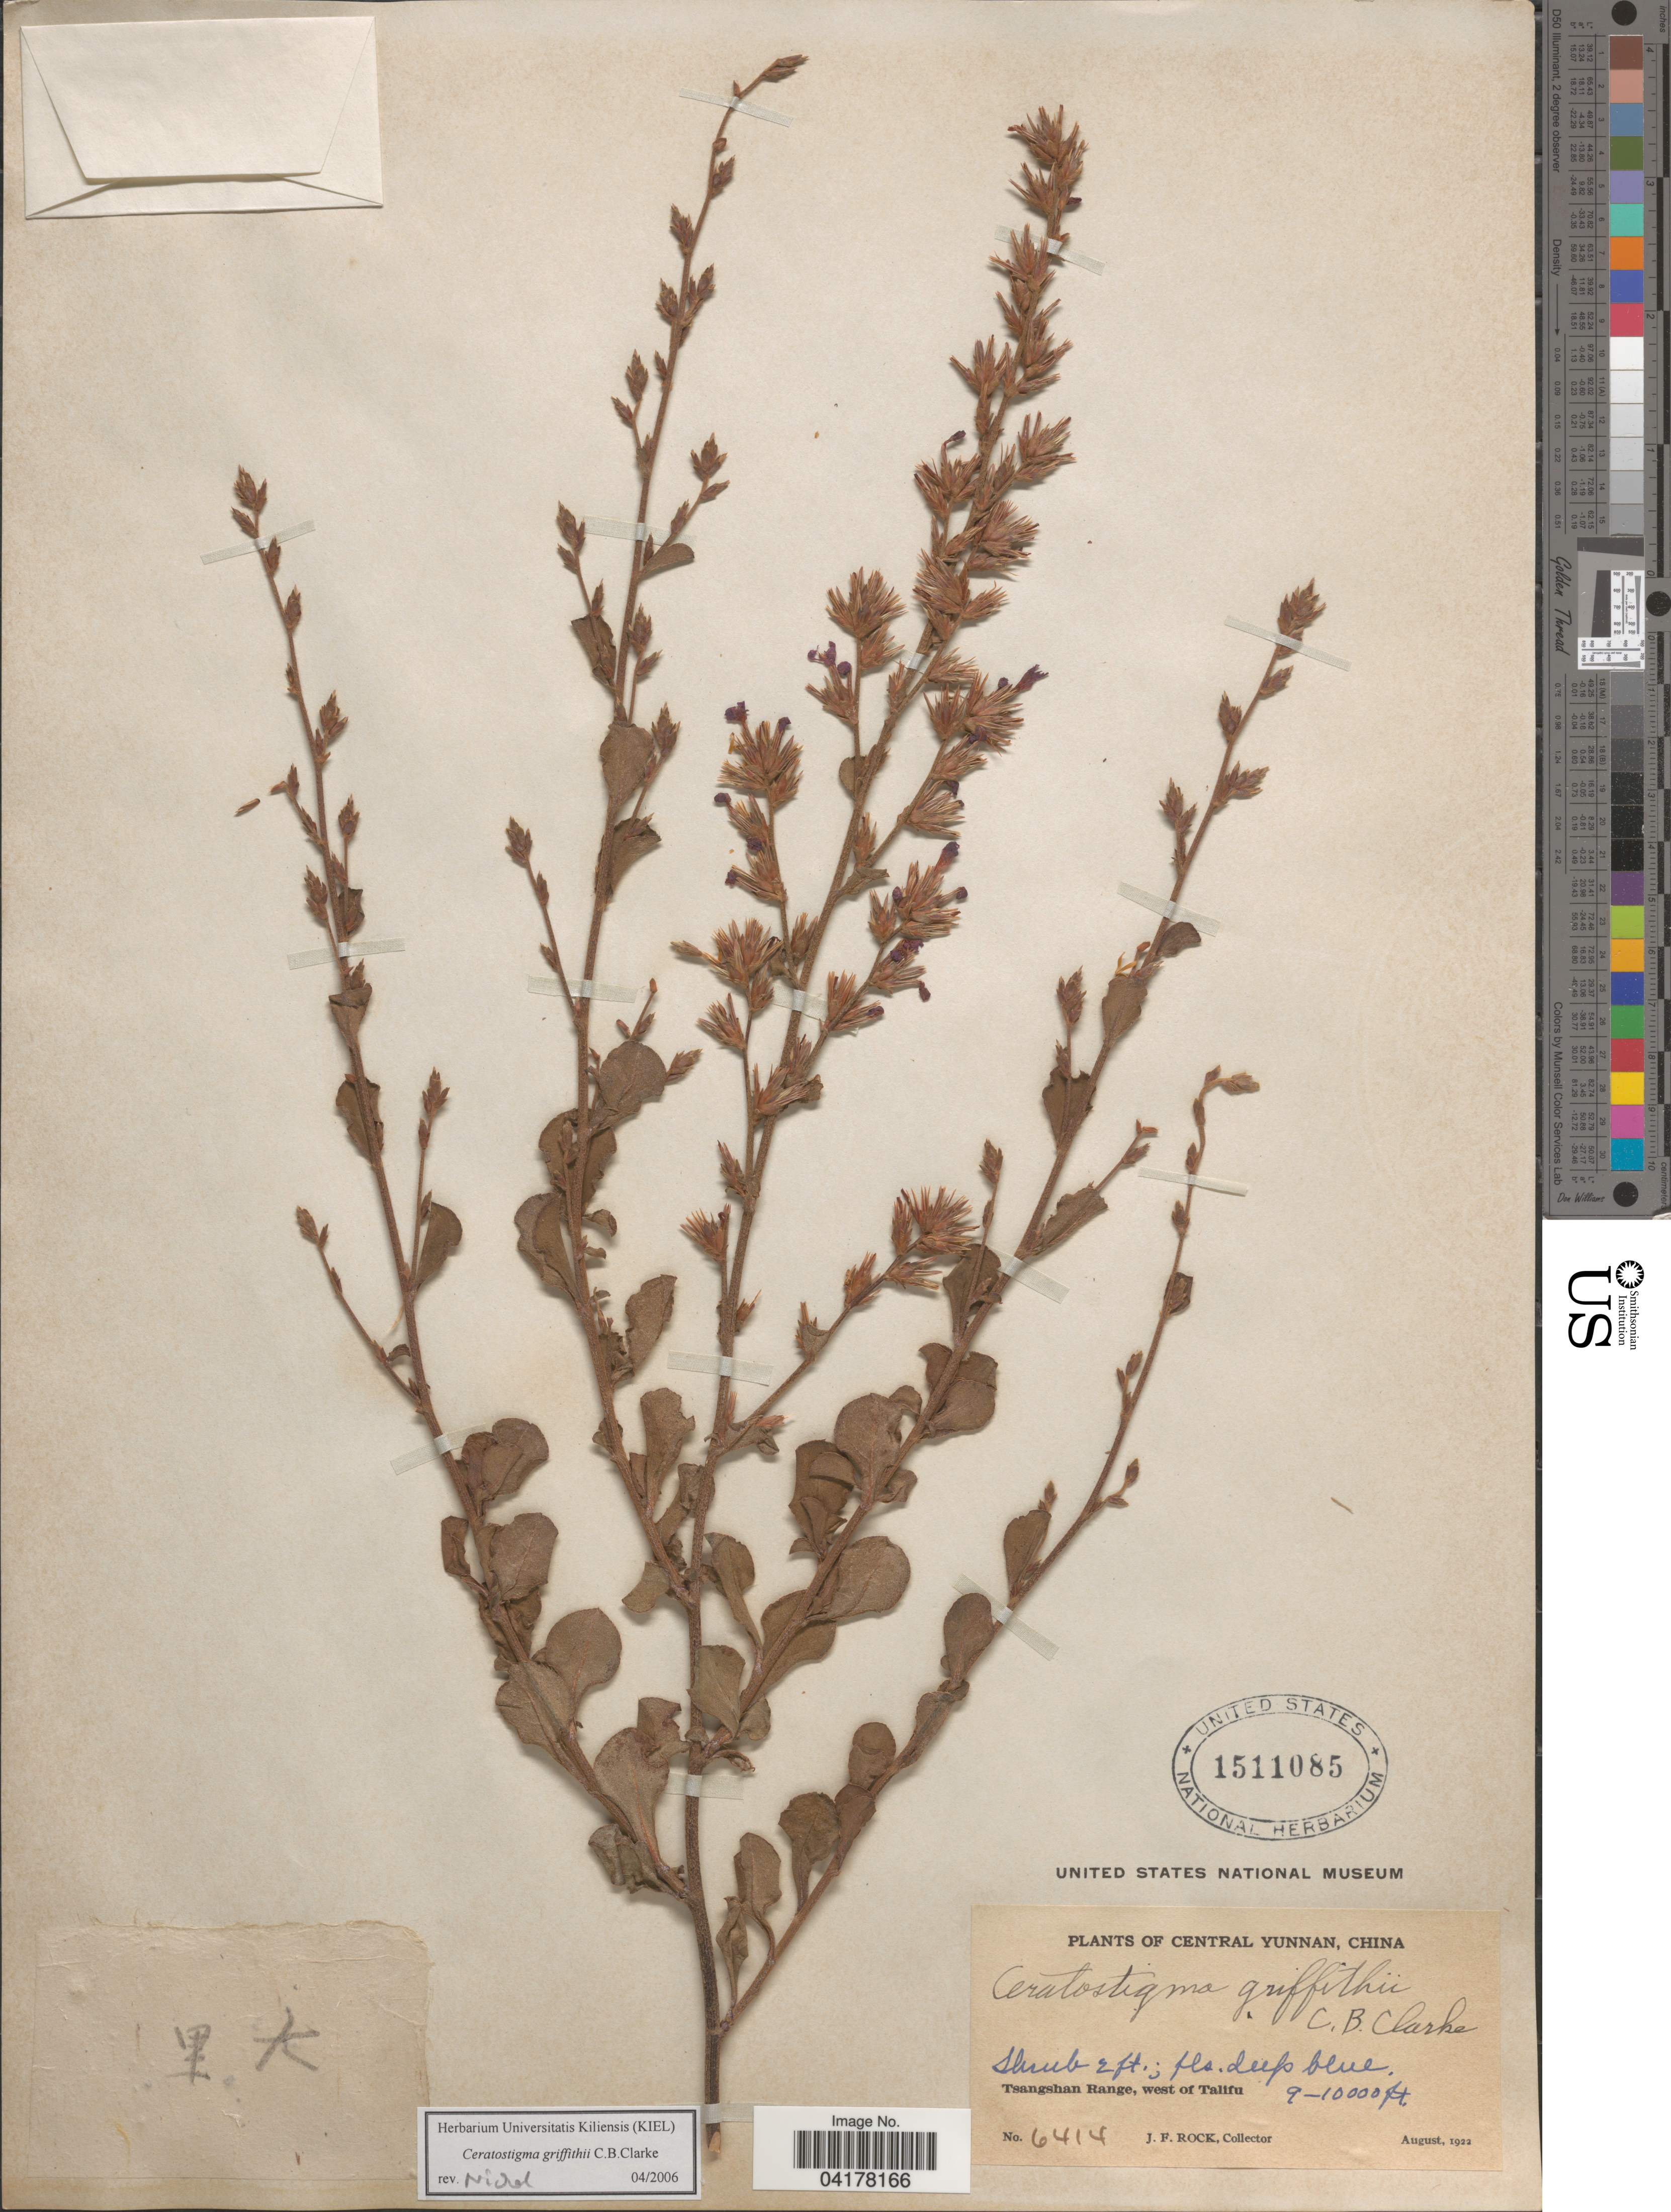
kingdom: Plantae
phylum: Tracheophyta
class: Magnoliopsida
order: Caryophyllales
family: Plumbaginaceae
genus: Ceratostigma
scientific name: Ceratostigma griffithii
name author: C.B. Clarke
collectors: J. Rock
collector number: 6414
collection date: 1922-08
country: China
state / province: Yunnan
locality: Central Yunnan. Tsangshan Range, west of Talifu.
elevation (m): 2743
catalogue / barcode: US 1511085